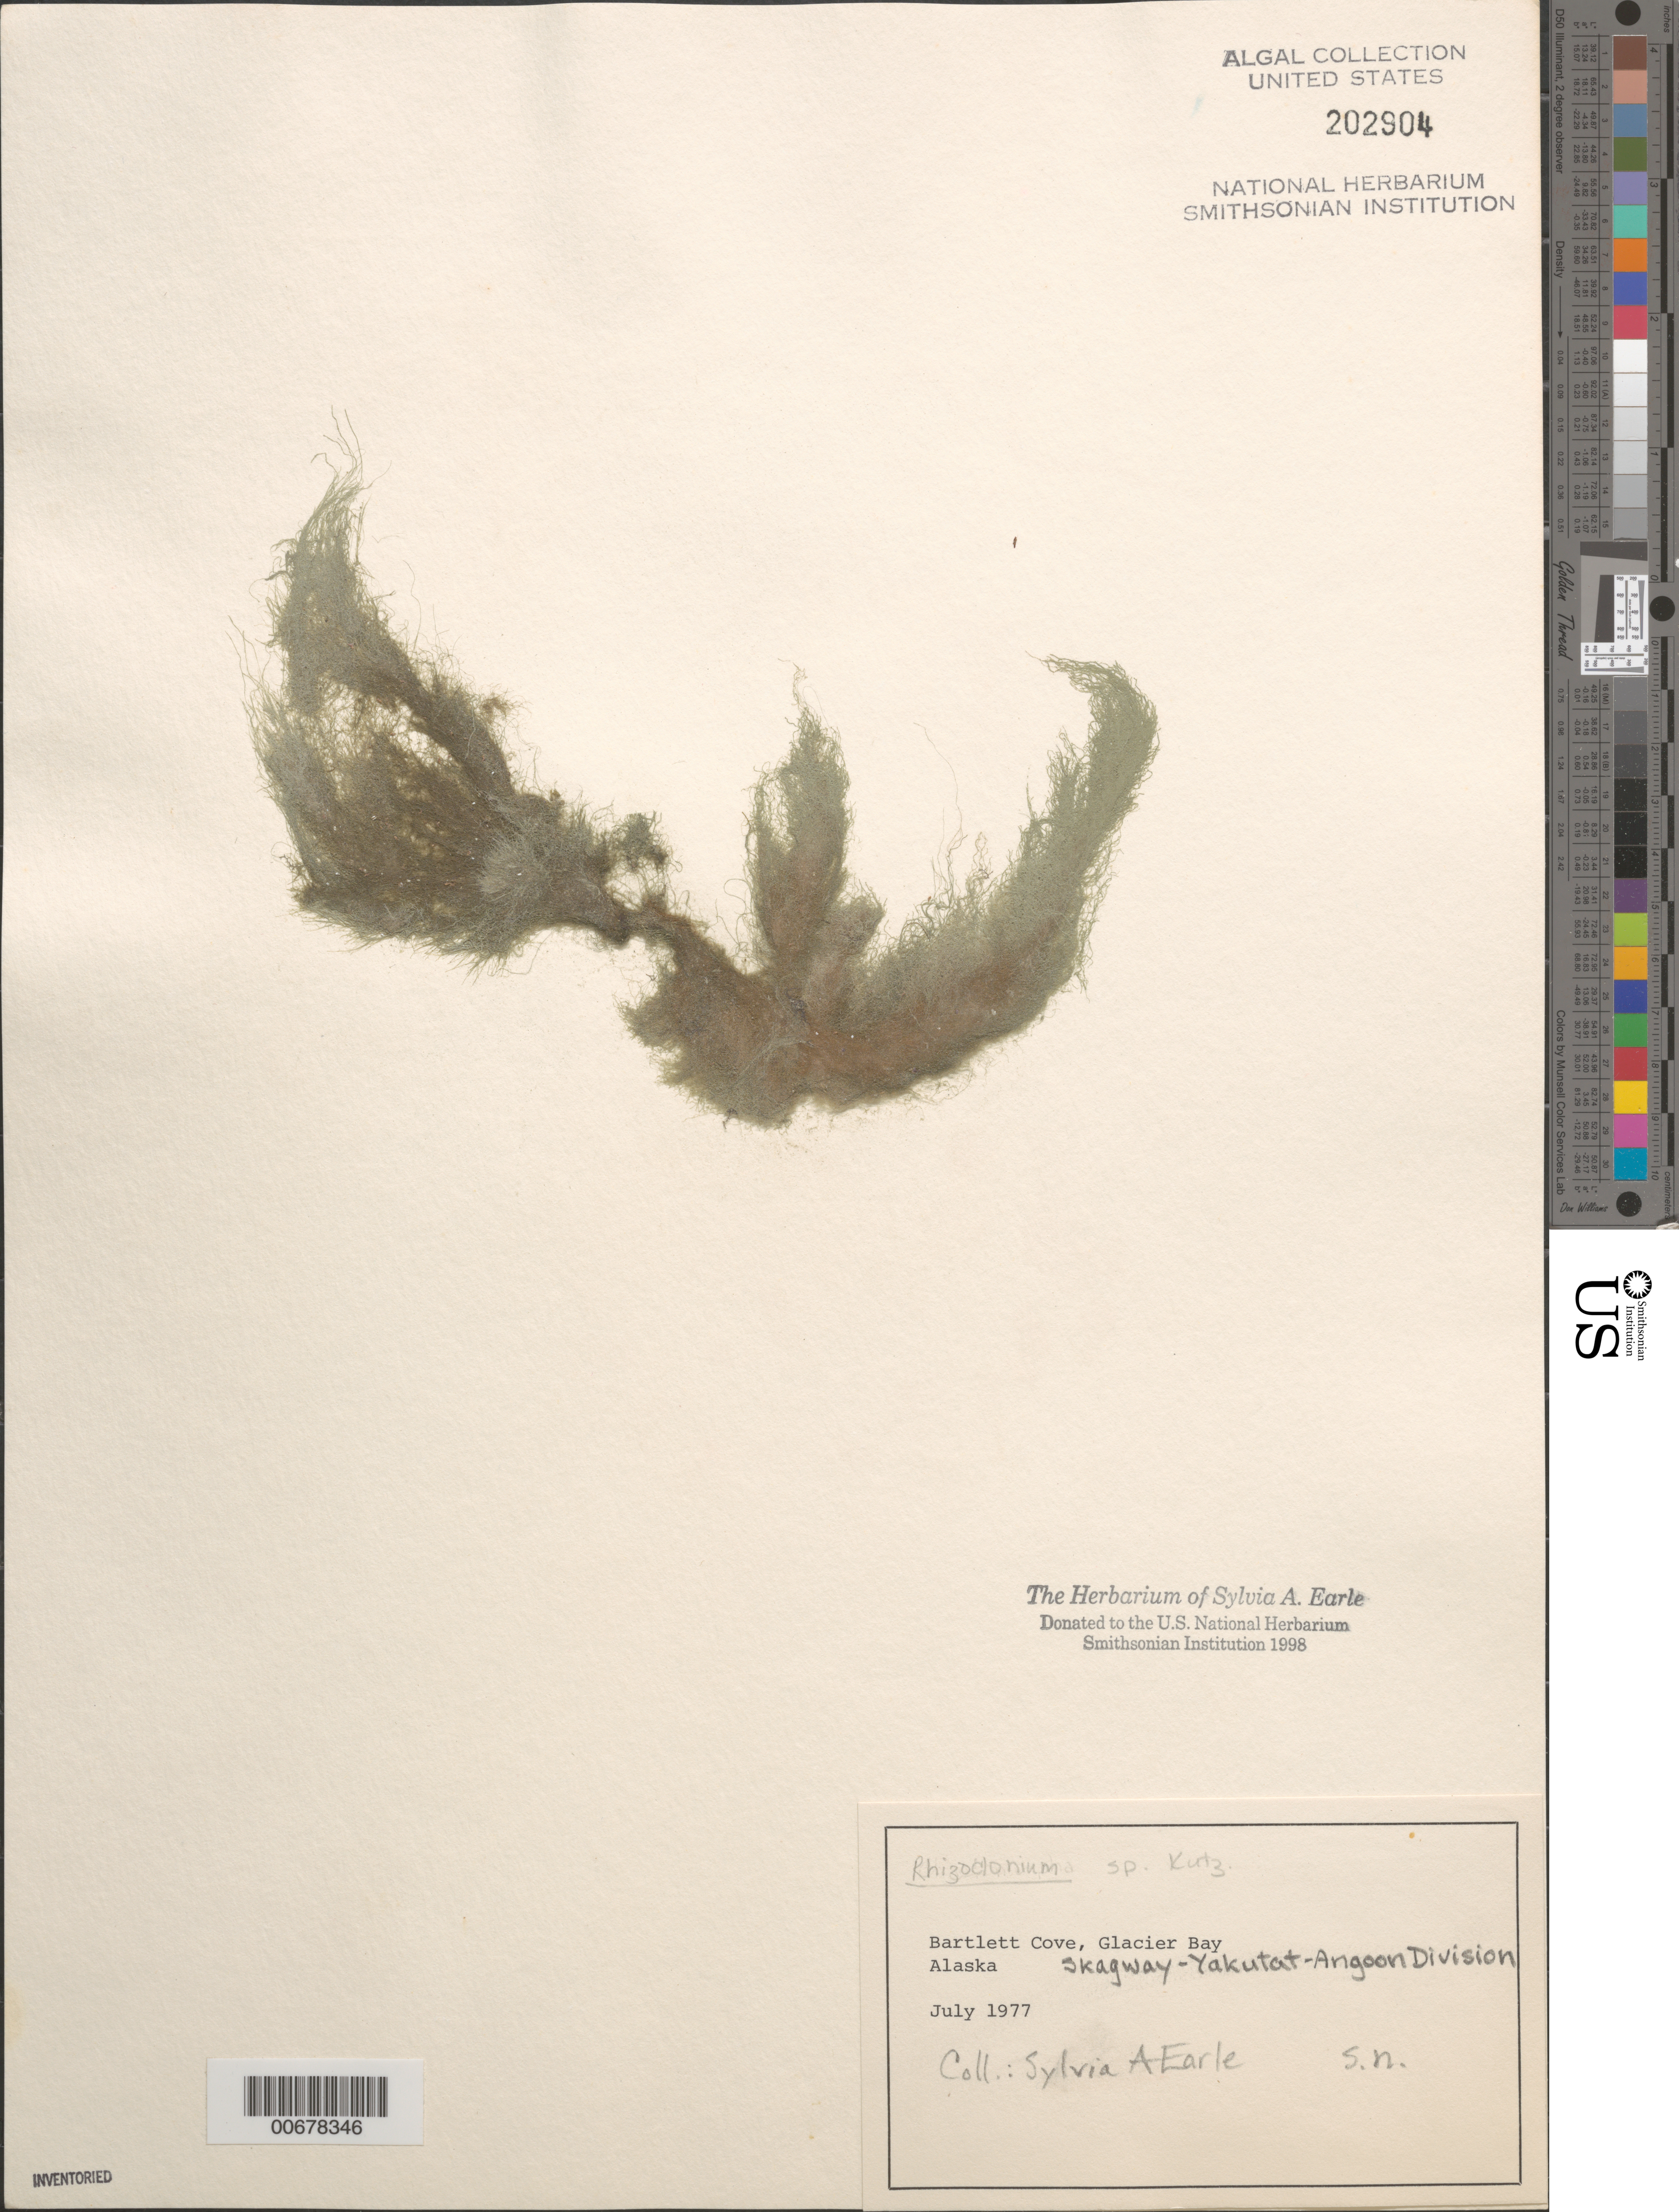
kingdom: Plantae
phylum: Chlorophyta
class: Ulvophyceae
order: Cladophorales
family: Cladophoraceae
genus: Rhizoclonium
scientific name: Rhizoclonium sp.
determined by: Phinney, H. K.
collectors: S. A. Earle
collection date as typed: Jul 1977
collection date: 1977-07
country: United States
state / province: Alaska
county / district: Skagway-Yakutat-Angoon Division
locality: Bartlett Cove, Glacier Bay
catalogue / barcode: US 202904